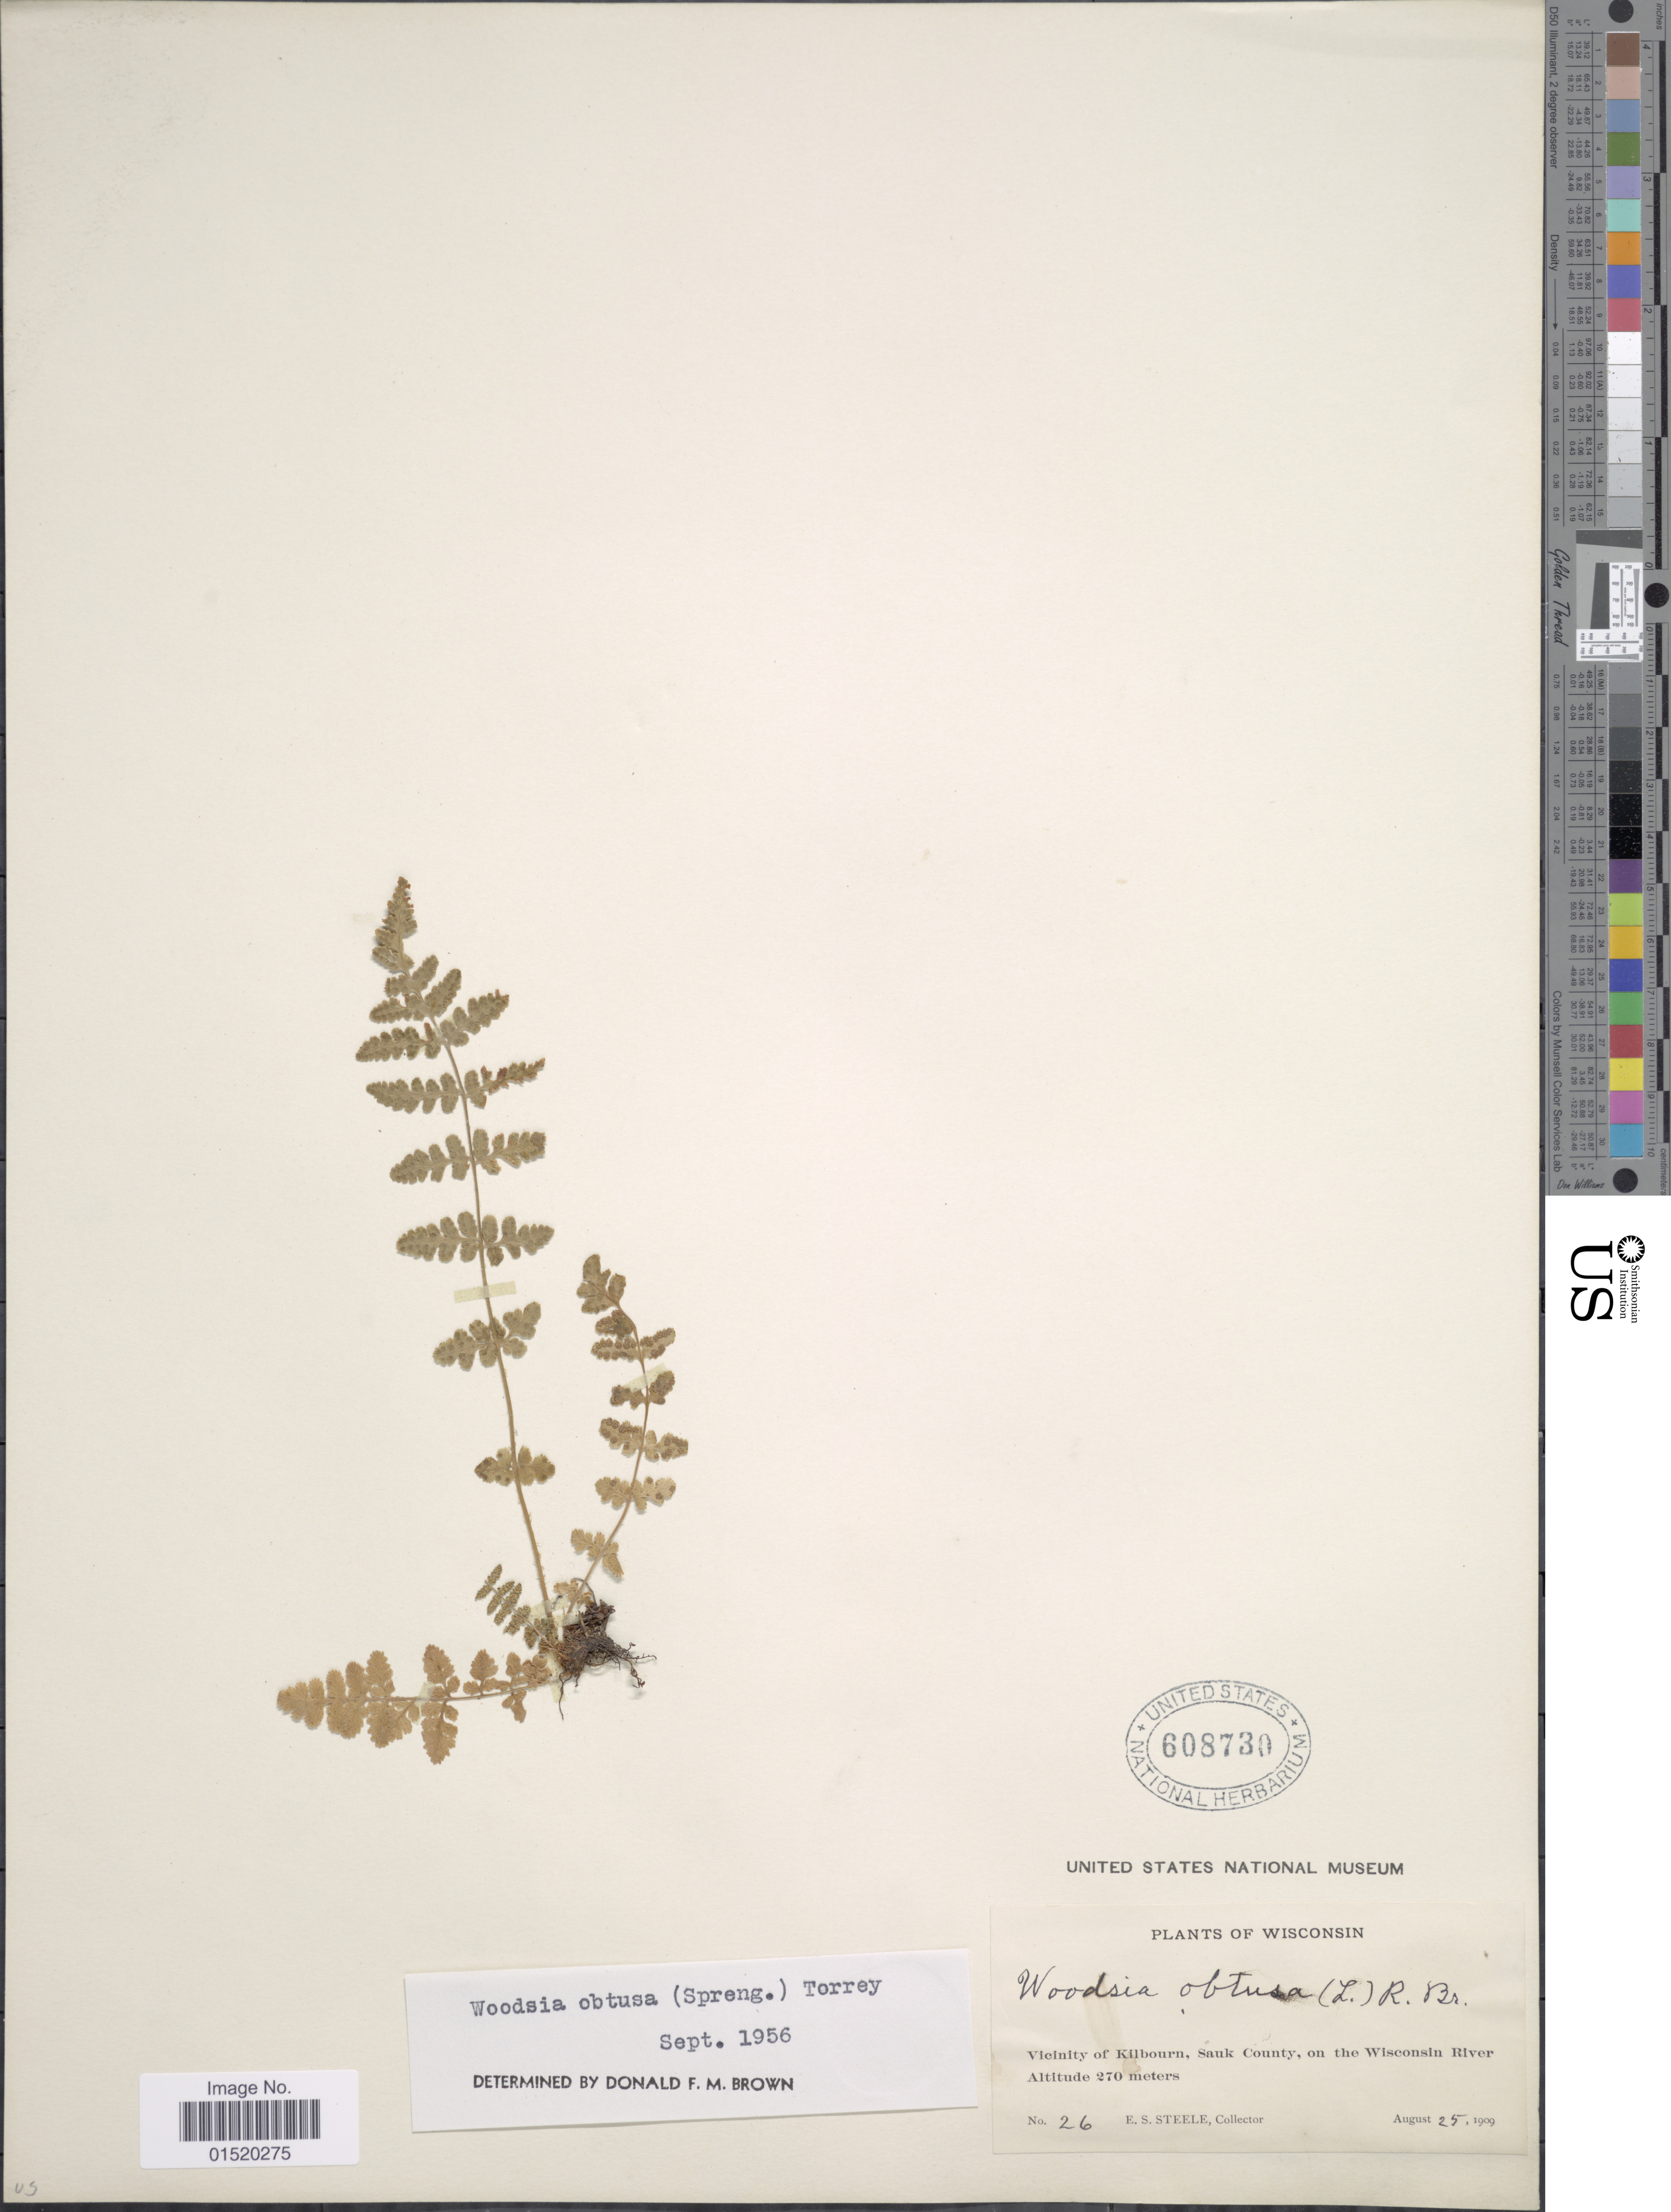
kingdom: Plantae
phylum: Tracheophyta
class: Polypodiopsida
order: Polypodiales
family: Woodsiaceae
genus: Woodsia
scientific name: Woodsia obtusa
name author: (Spreng.) Torr.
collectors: E. Steele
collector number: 26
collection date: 1909-08-25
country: United States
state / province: Wisconsin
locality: Vicinity of Kilbourn, Sauk County, on the Wisconsin River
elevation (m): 270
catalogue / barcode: US 608730